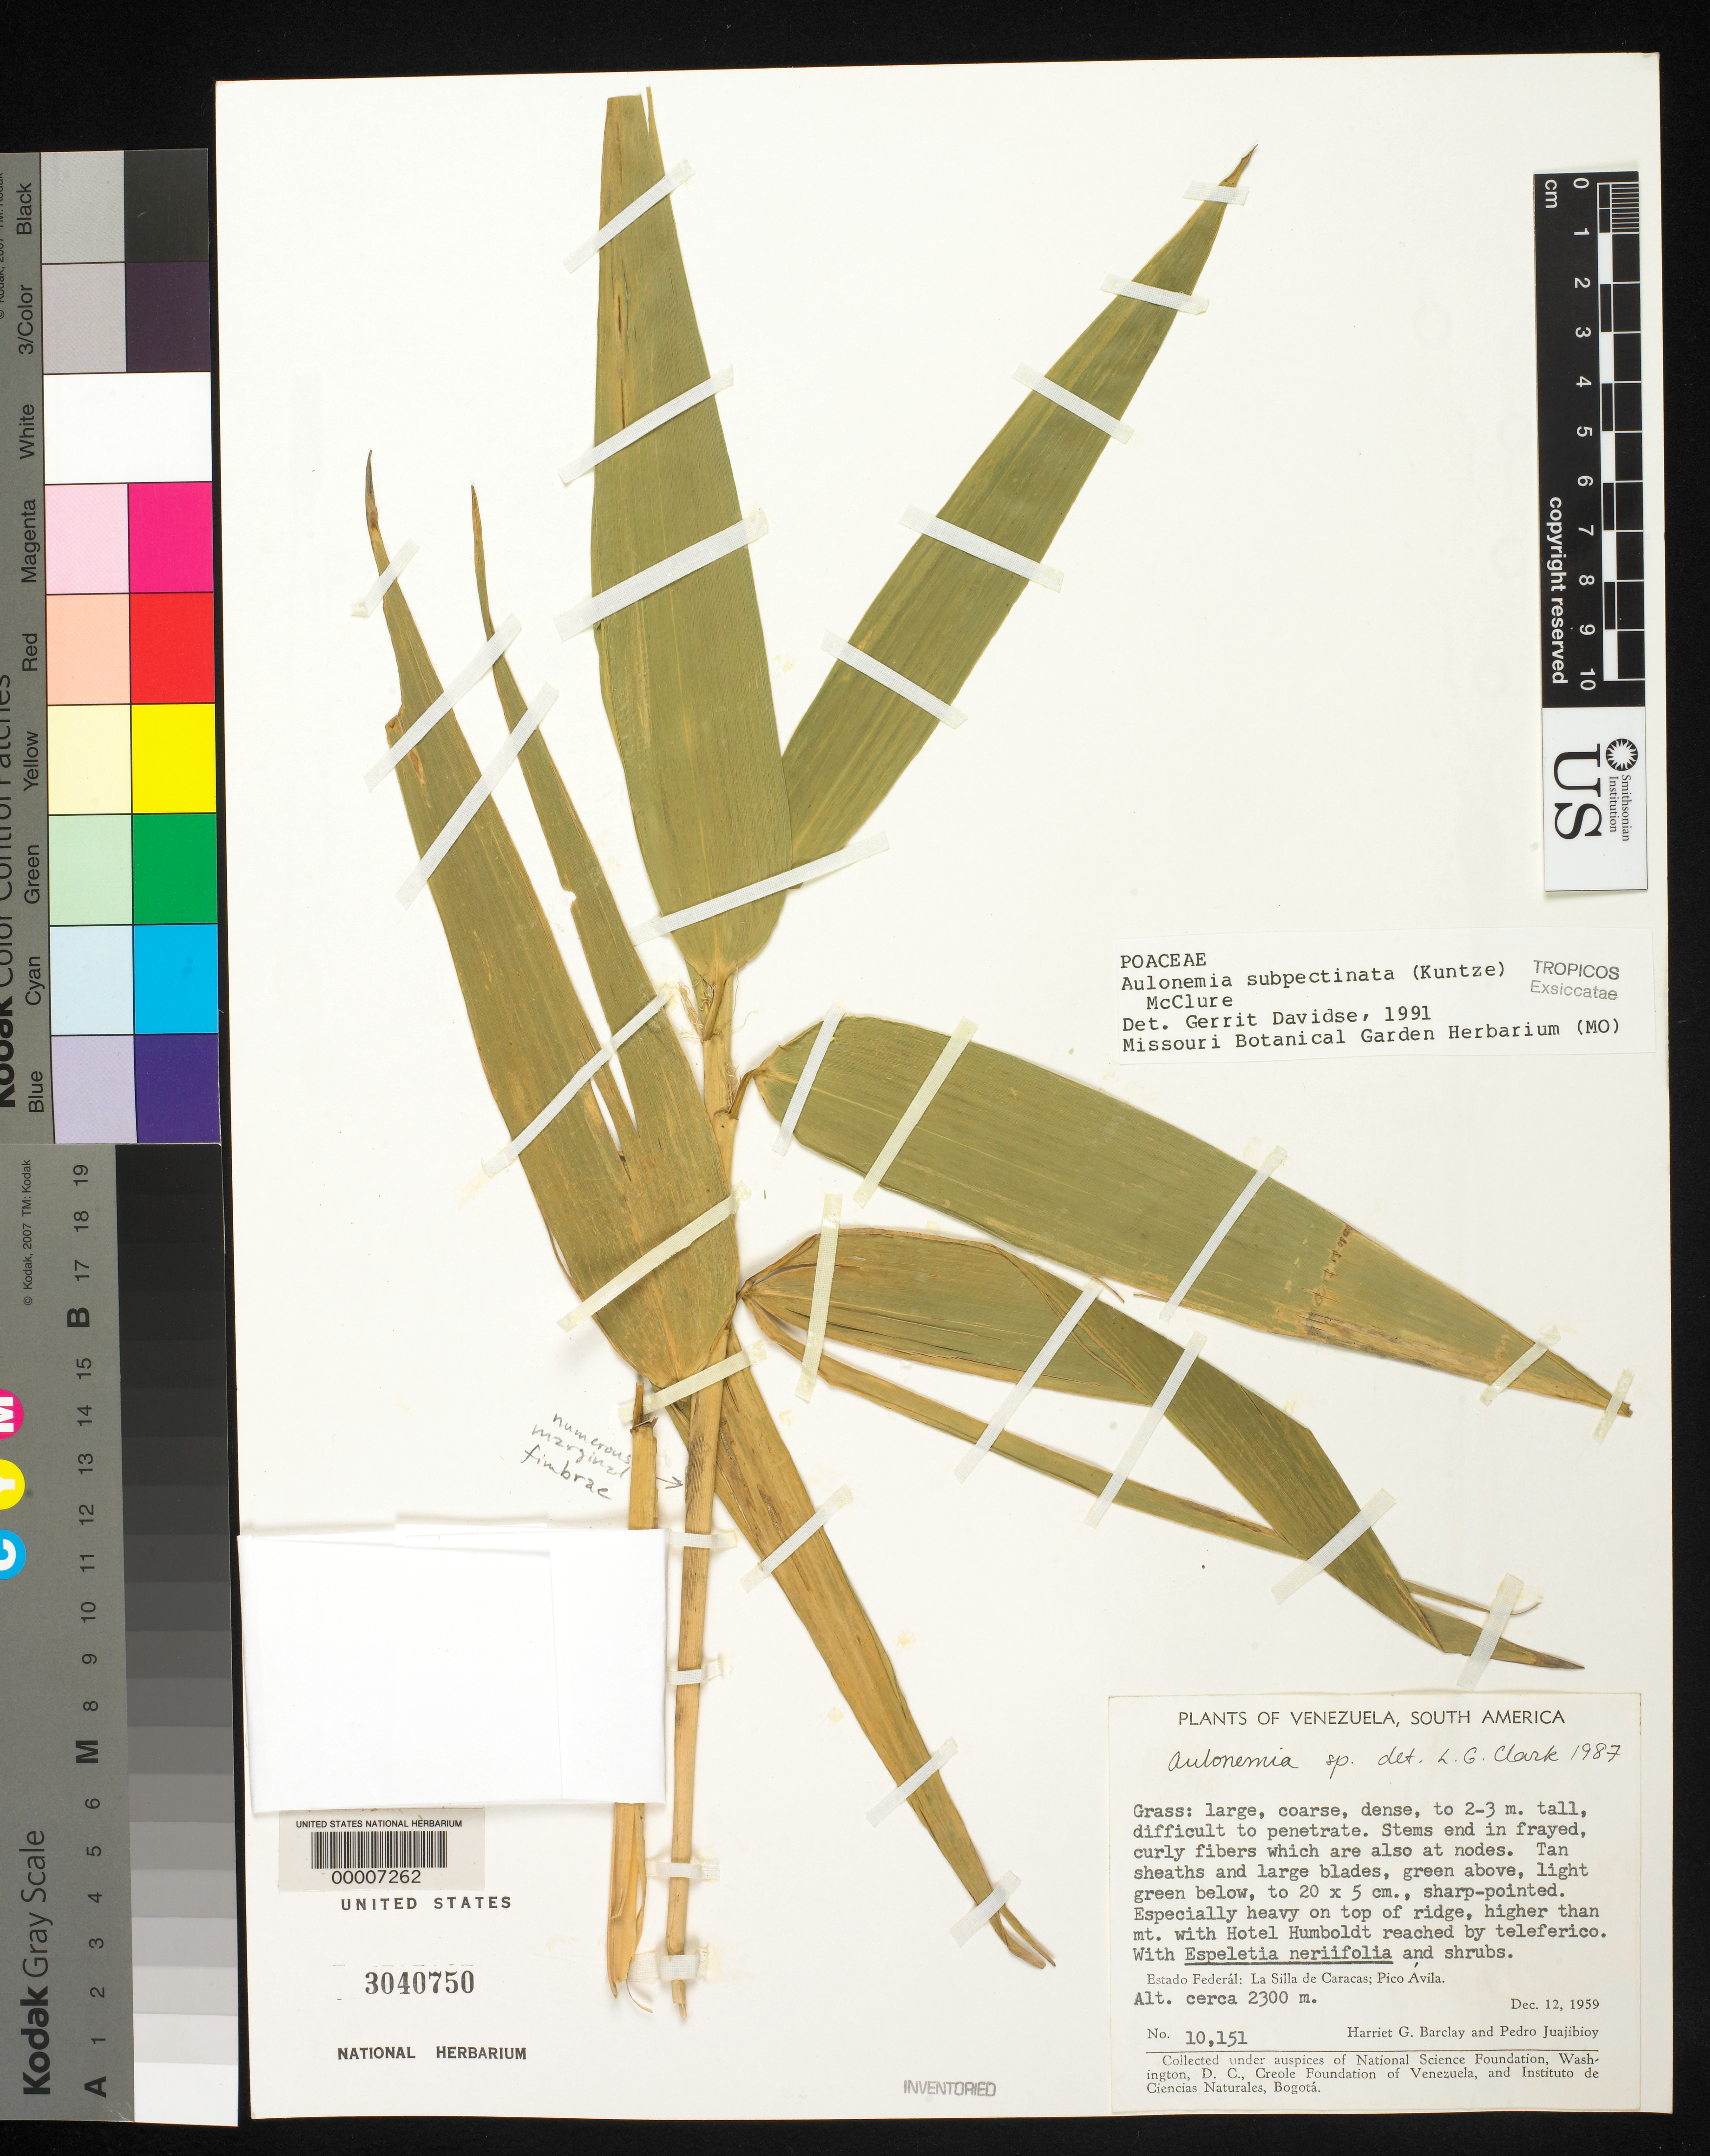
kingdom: Plantae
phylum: Tracheophyta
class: Liliopsida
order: Poales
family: Poaceae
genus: Aulonemia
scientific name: Aulonemia subpectinata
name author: (Kuntze) McClure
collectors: H. G. Barclay & P. Juajibioy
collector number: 10151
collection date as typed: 12 Dec 1959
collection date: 1959-12-12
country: Venezuela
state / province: Distrito Federal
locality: La silla de caracas; pico avila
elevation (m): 2300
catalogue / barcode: US 3040750